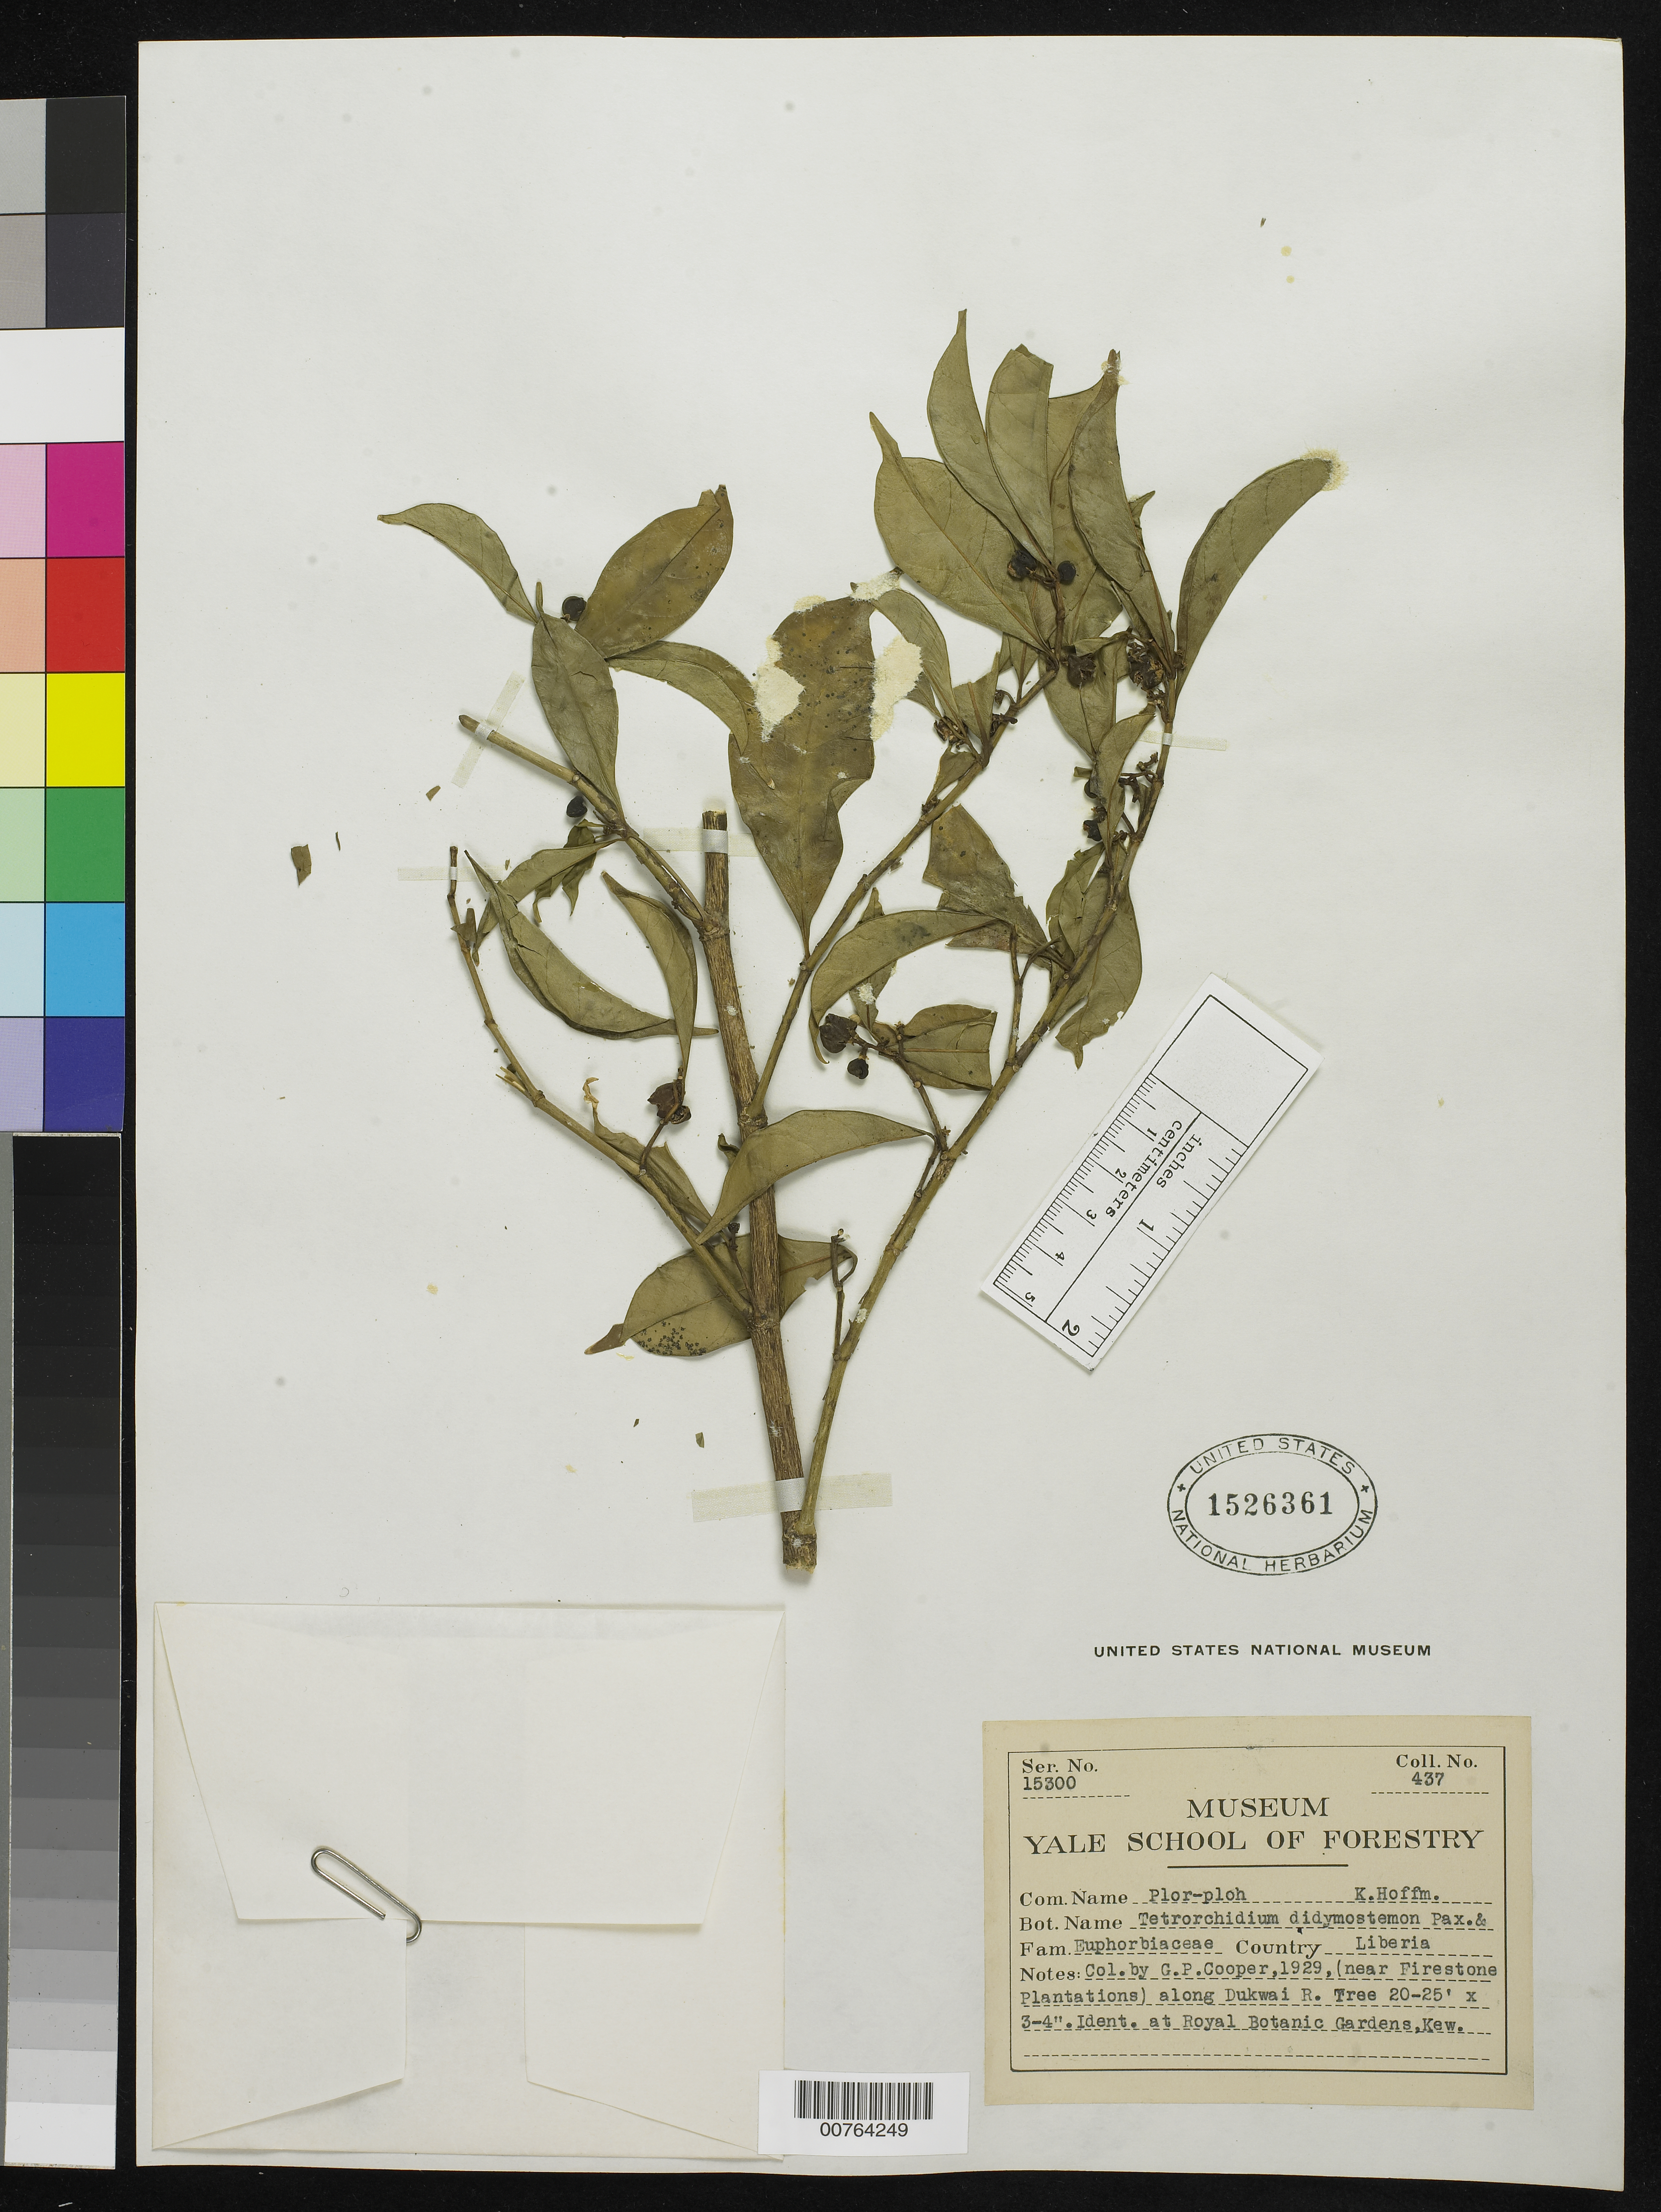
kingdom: Plantae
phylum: Tracheophyta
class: Magnoliopsida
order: Malpighiales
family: Euphorbiaceae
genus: Tetrorchidium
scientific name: Tetrorchidium didymostemon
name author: (Baill.) Pax & K. Hoffm.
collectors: G. Cooper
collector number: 437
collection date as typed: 1929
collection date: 1929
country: Liberia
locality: (near Firestone Plantations) along Dukwai River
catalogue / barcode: US 1526361